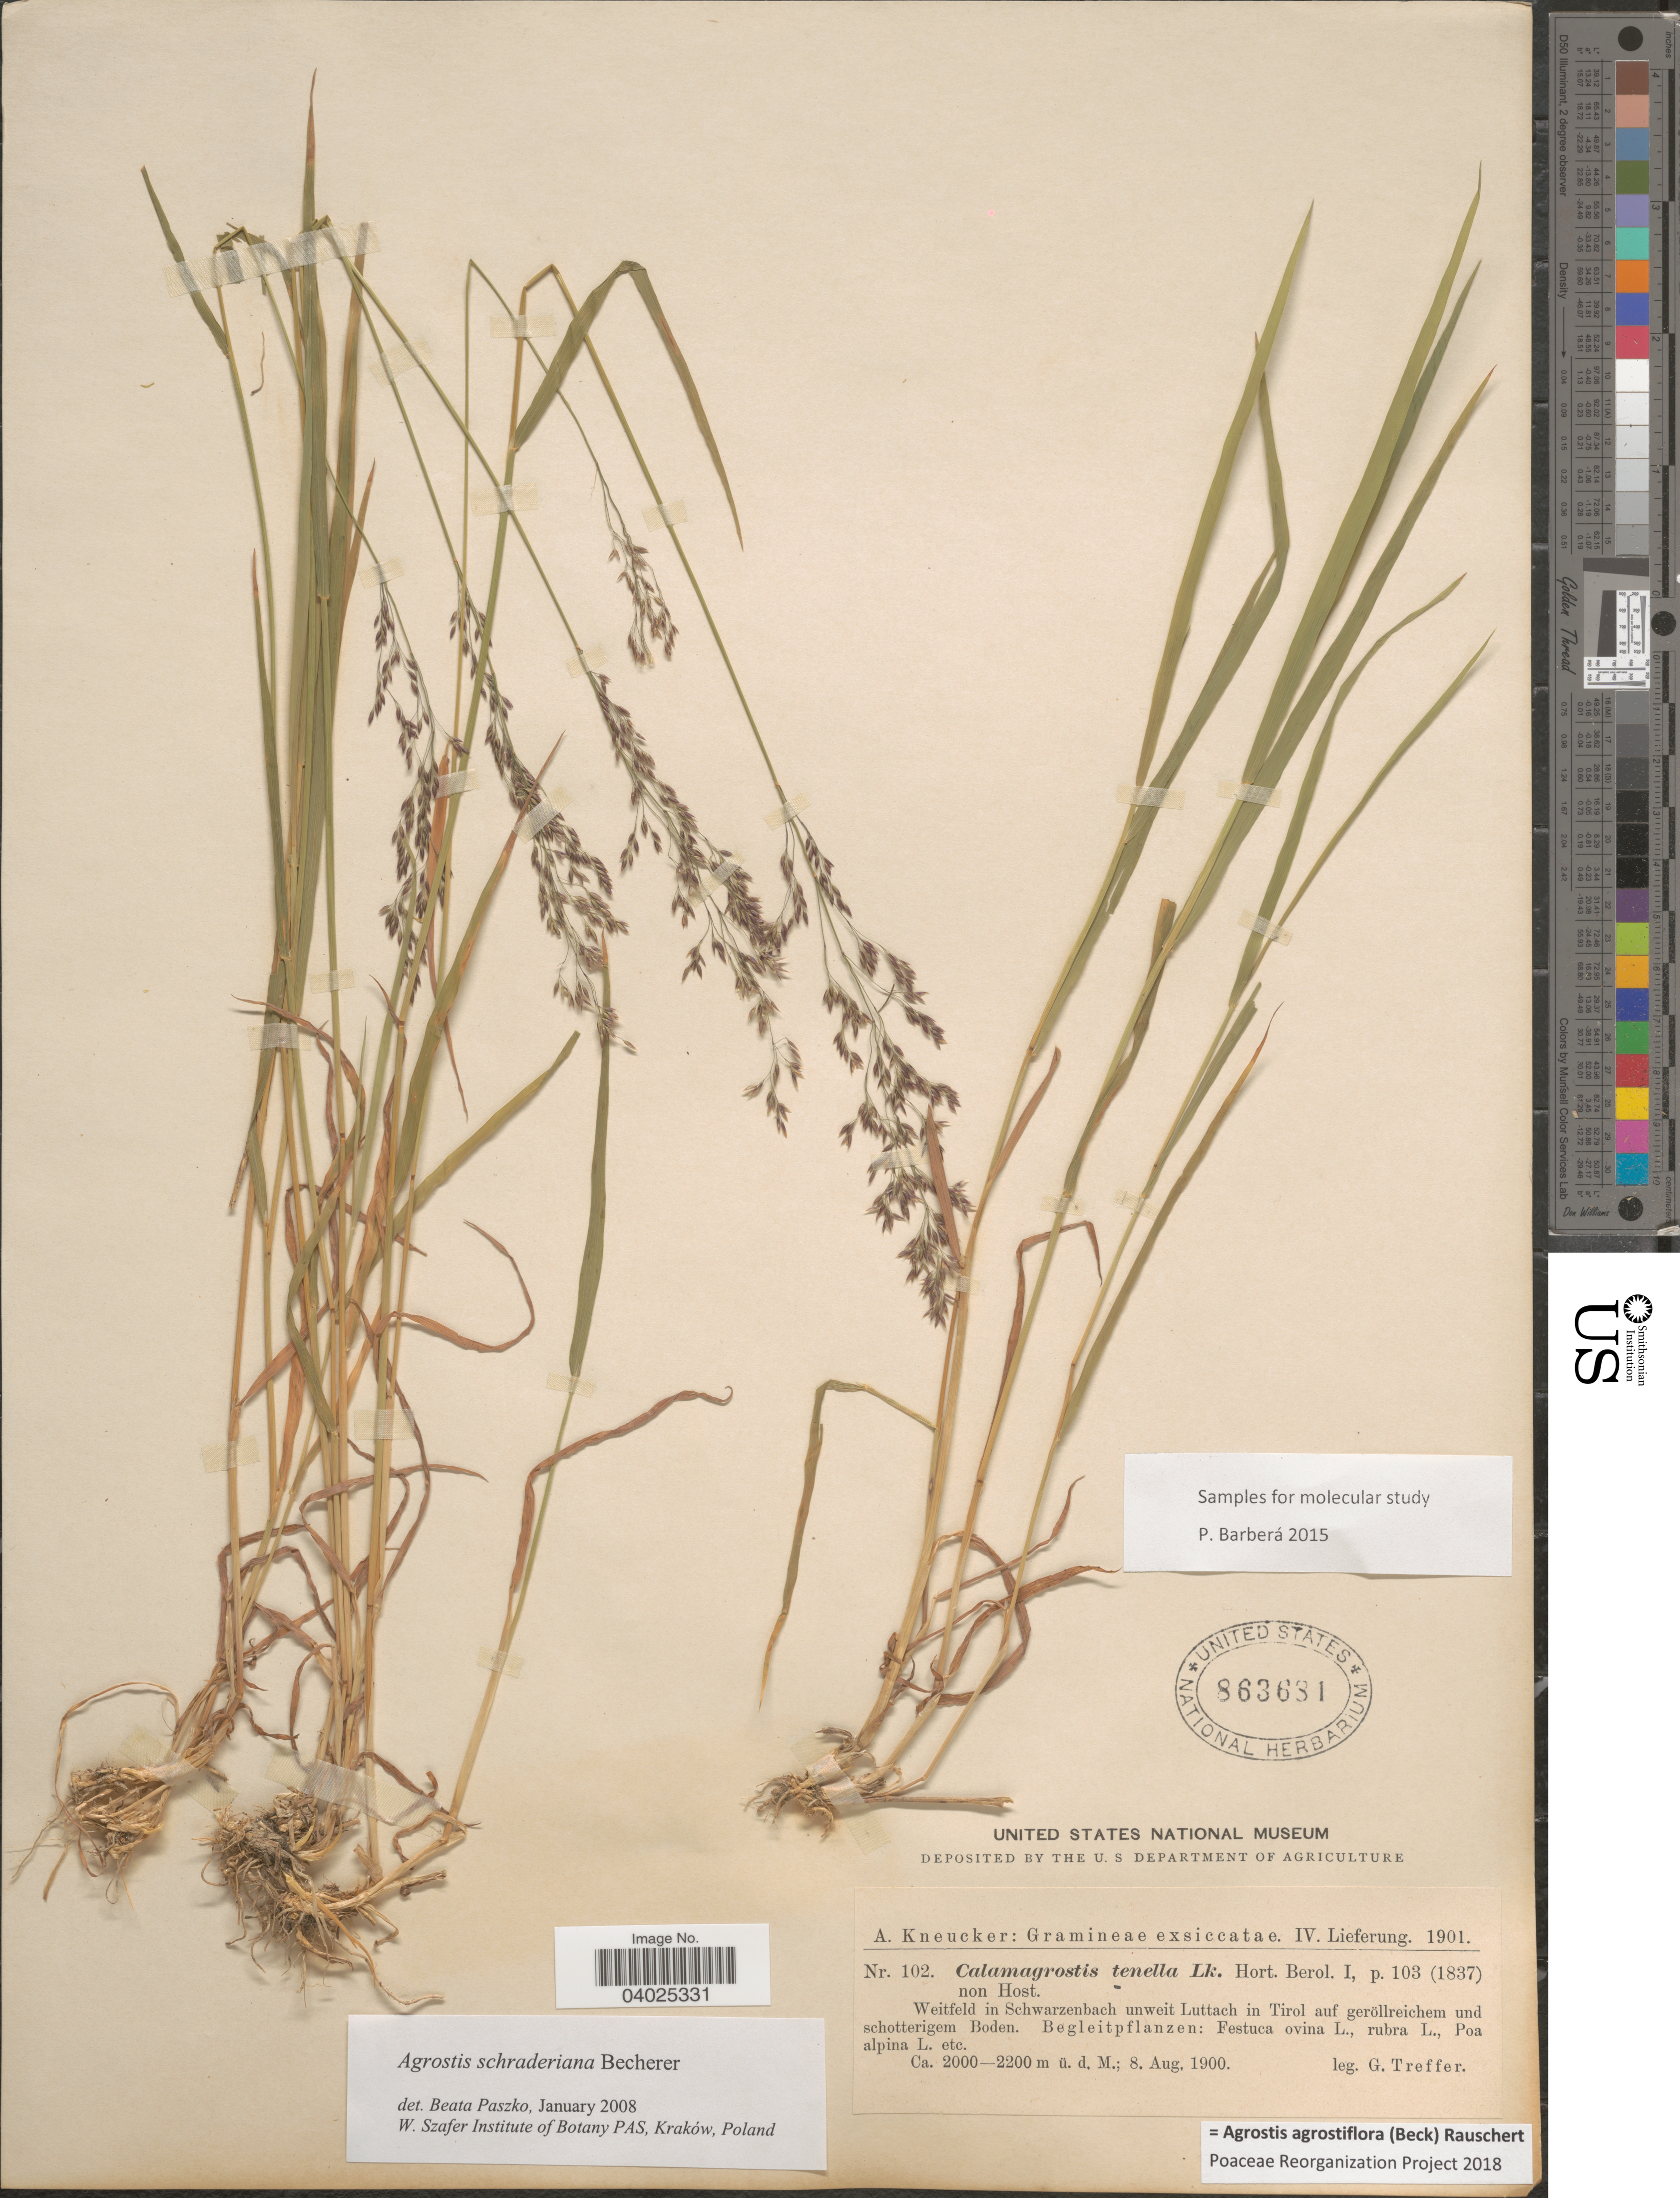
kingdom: Plantae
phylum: Tracheophyta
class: Liliopsida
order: Poales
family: Poaceae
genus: Agrostis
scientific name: Agrostis agrostiflora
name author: (Beck) Rauschert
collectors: G. Treffer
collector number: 102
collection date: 1900-08-08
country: Italy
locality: Weitfeld in Schwarzenbach unweit Luttach in Tirol auf geröllreichem und schotterigem Boden.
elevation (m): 2000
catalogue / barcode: US 863681